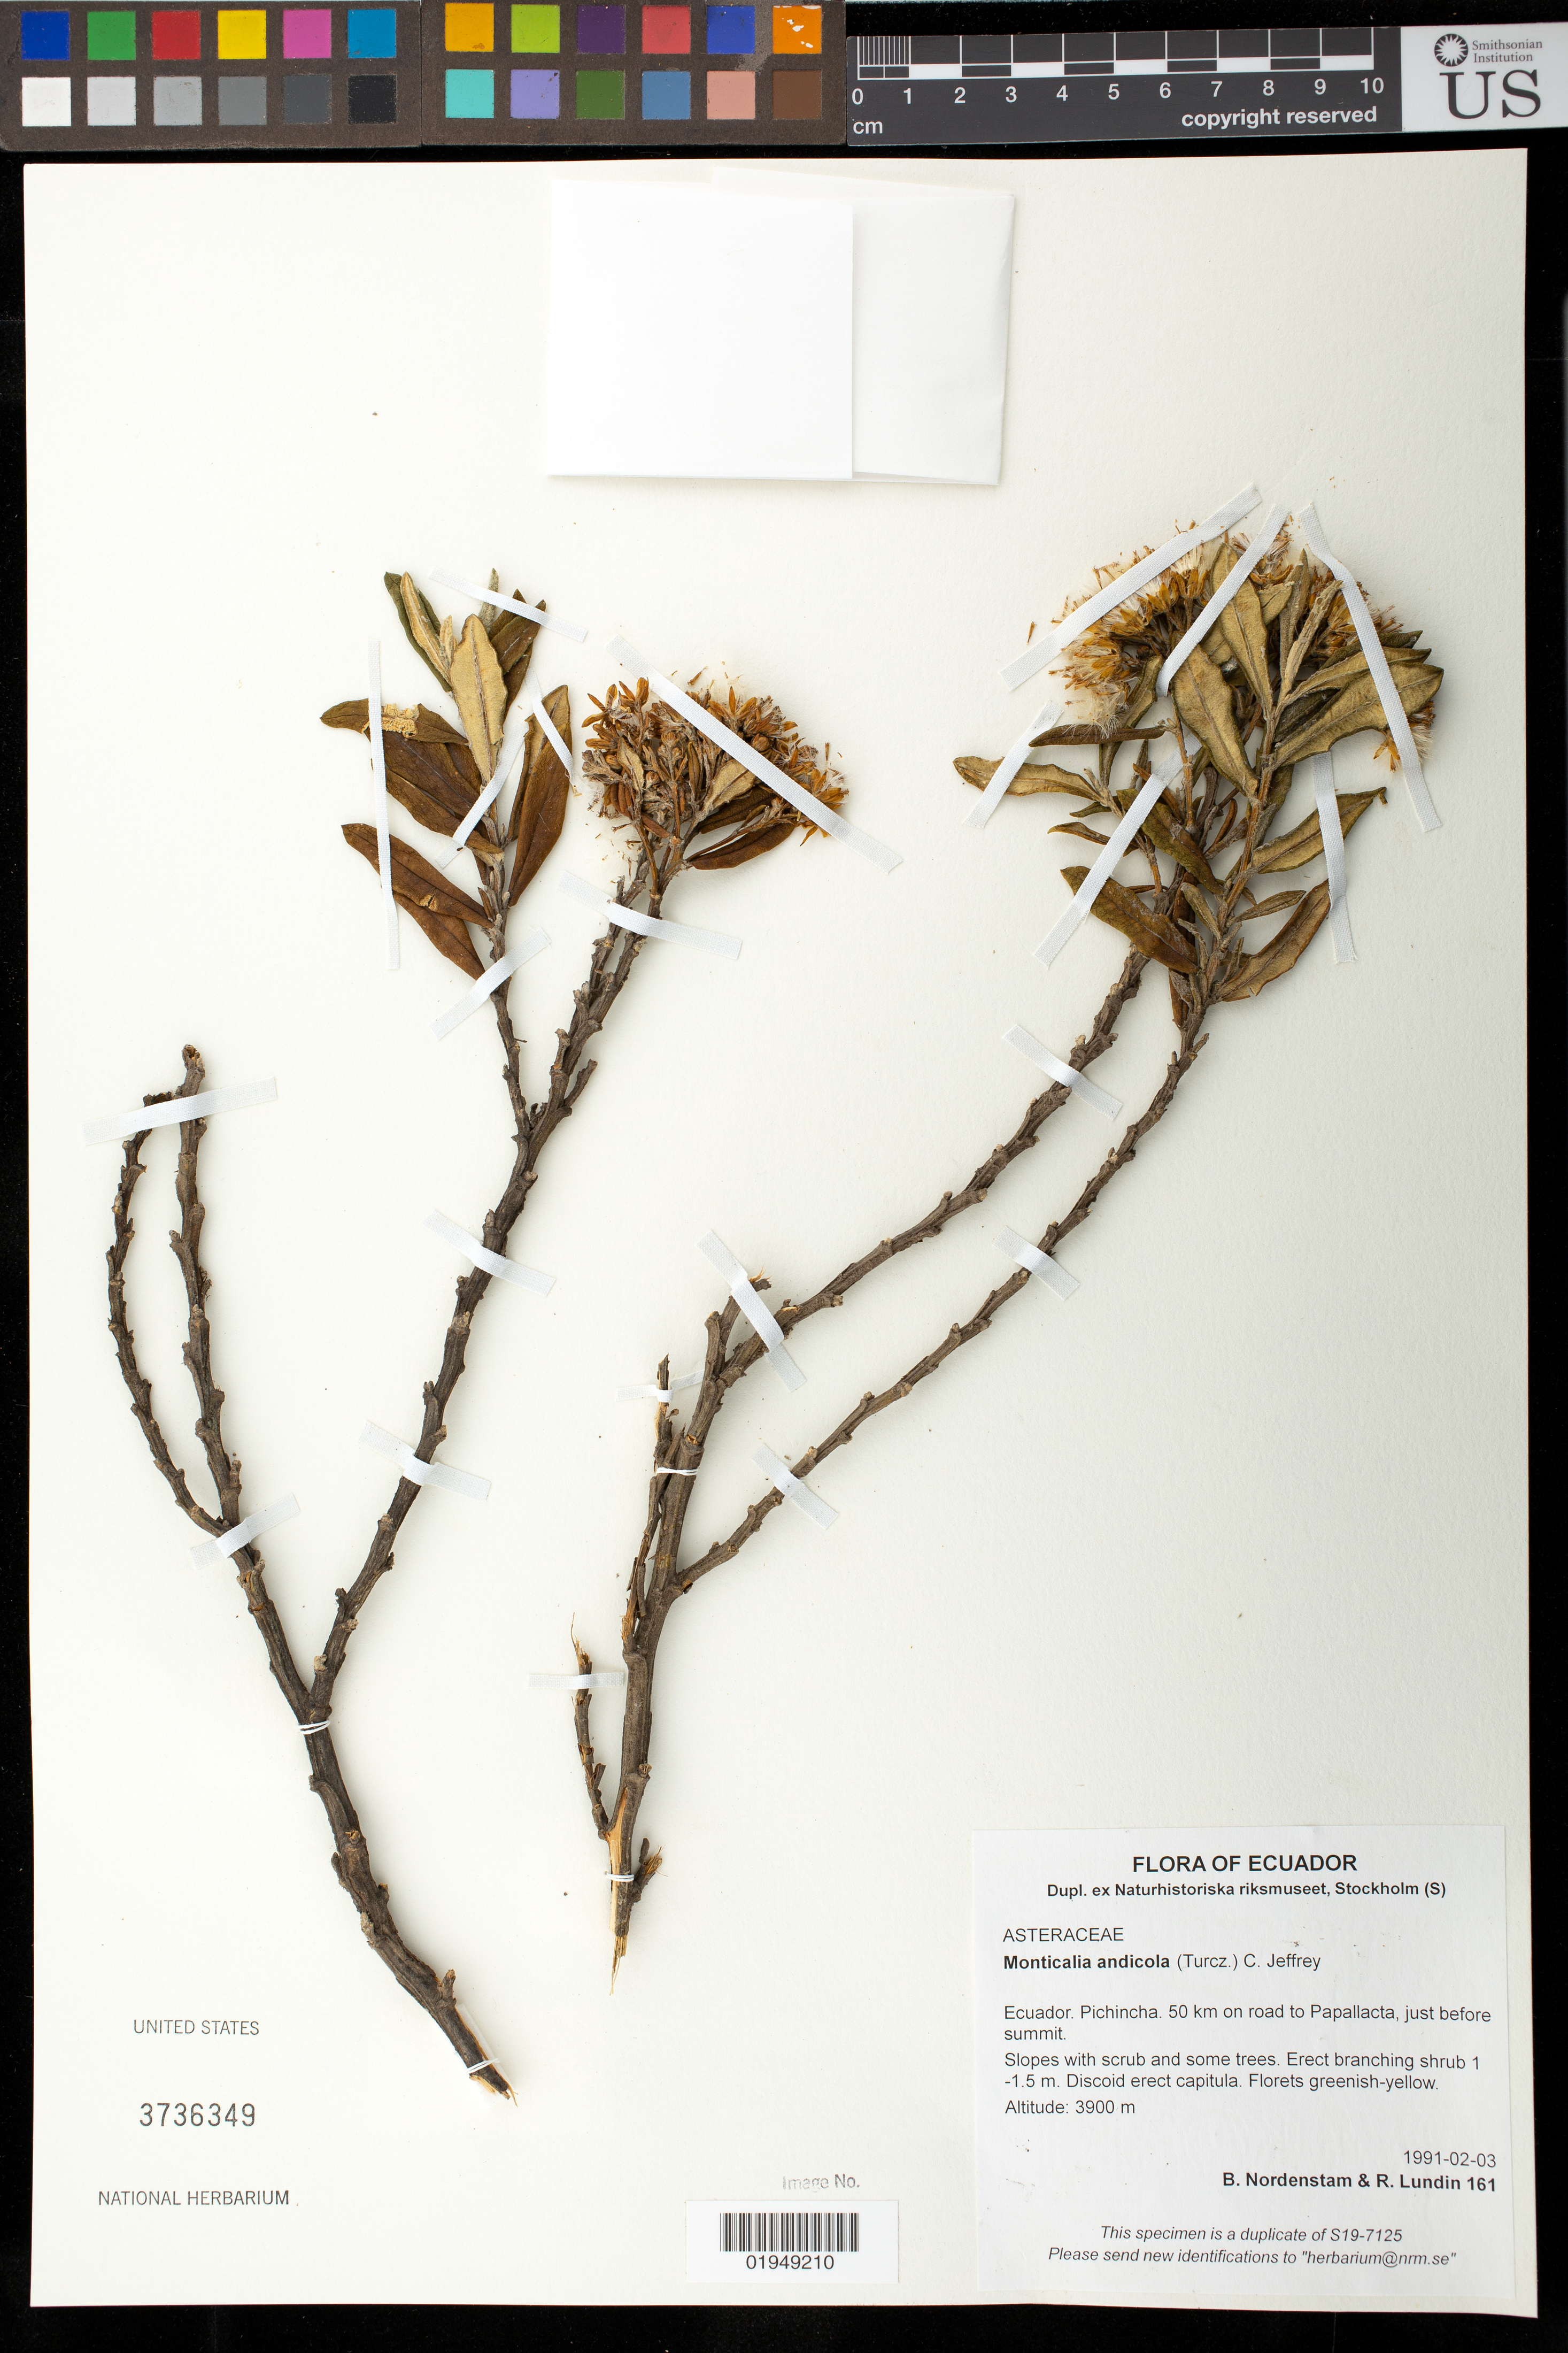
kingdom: Plantae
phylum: Tracheophyta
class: Magnoliopsida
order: Asterales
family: Asteraceae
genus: Monticalia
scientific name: Monticalia andicola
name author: (Turcz.) C. Jeffrey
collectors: B. Nordenstam & R. Lundin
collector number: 161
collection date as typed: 1991-02-03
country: Ecuador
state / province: Pichincha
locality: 50 km on road to Papallacta, just before summit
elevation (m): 3900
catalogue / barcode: US 3736349